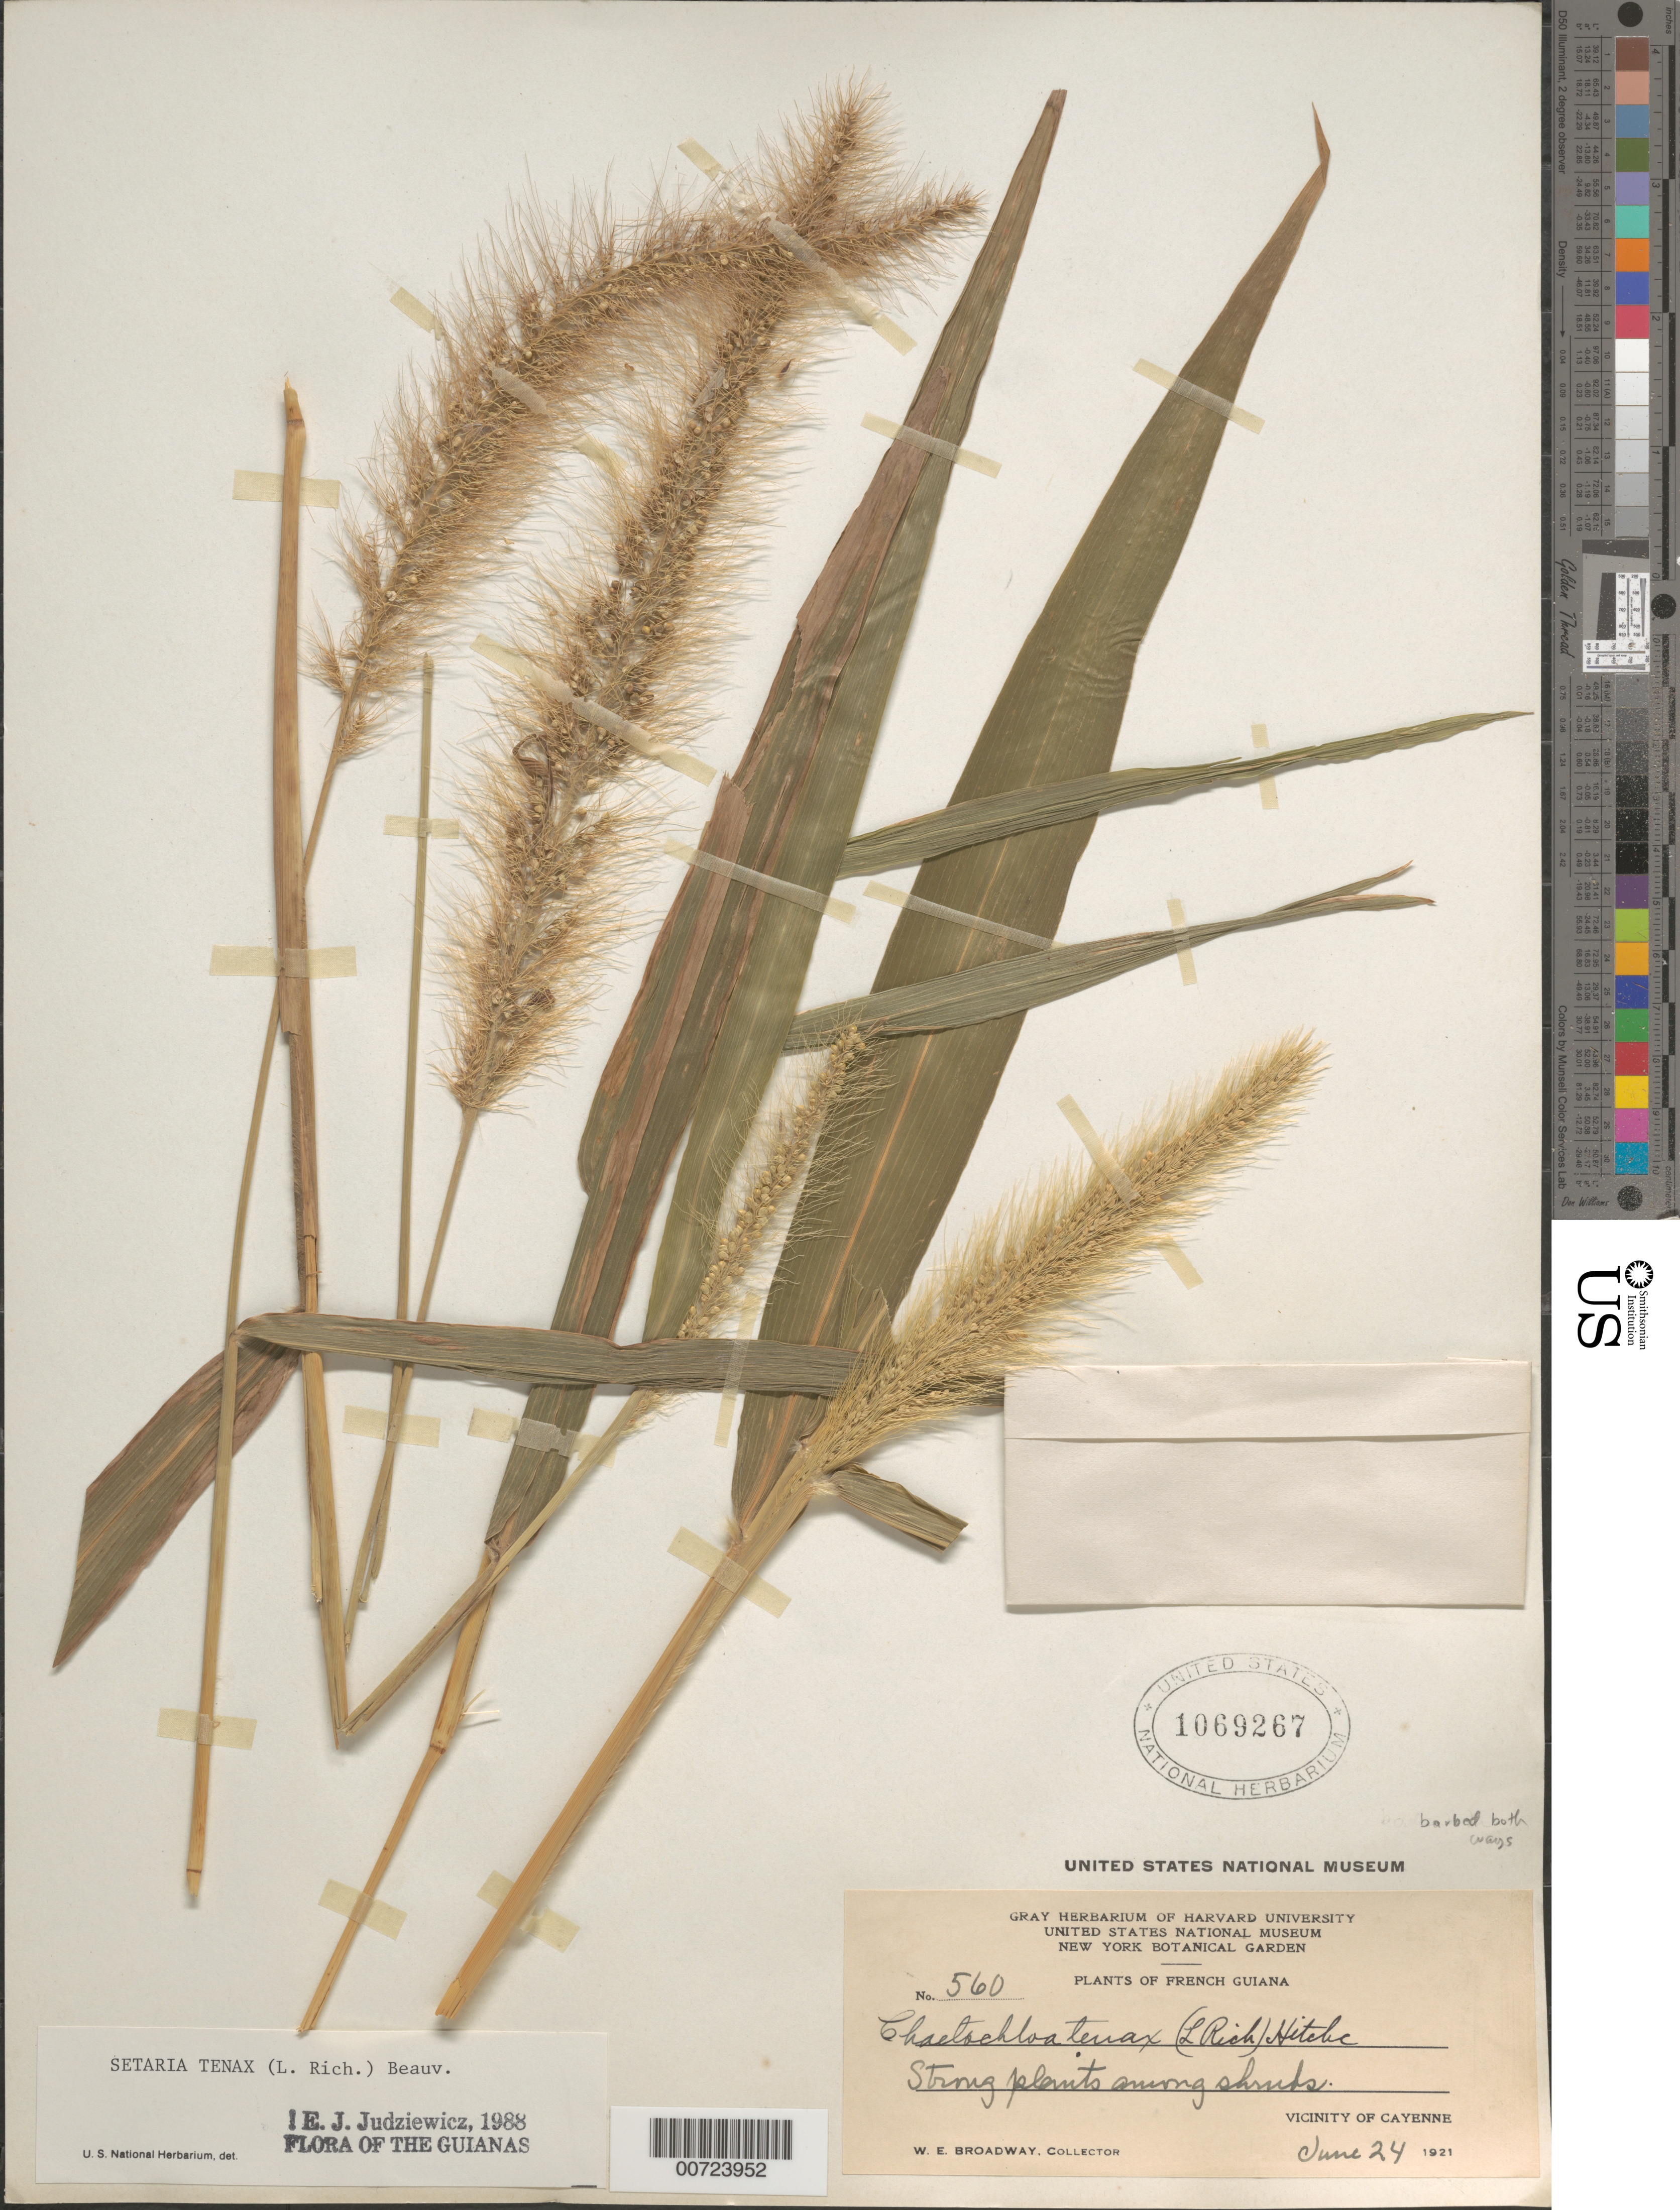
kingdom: Plantae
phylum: Tracheophyta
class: Liliopsida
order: Poales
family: Poaceae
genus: Setaria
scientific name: Setaria tenax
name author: (Rich.) Desv.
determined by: Judziewicz, E. J.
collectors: W. E. Broadway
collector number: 560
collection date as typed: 24-Jun-21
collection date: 1921-06-24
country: French Guiana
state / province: Cayenne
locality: Cayenne, vic.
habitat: Among shrubs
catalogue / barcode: US 1069267